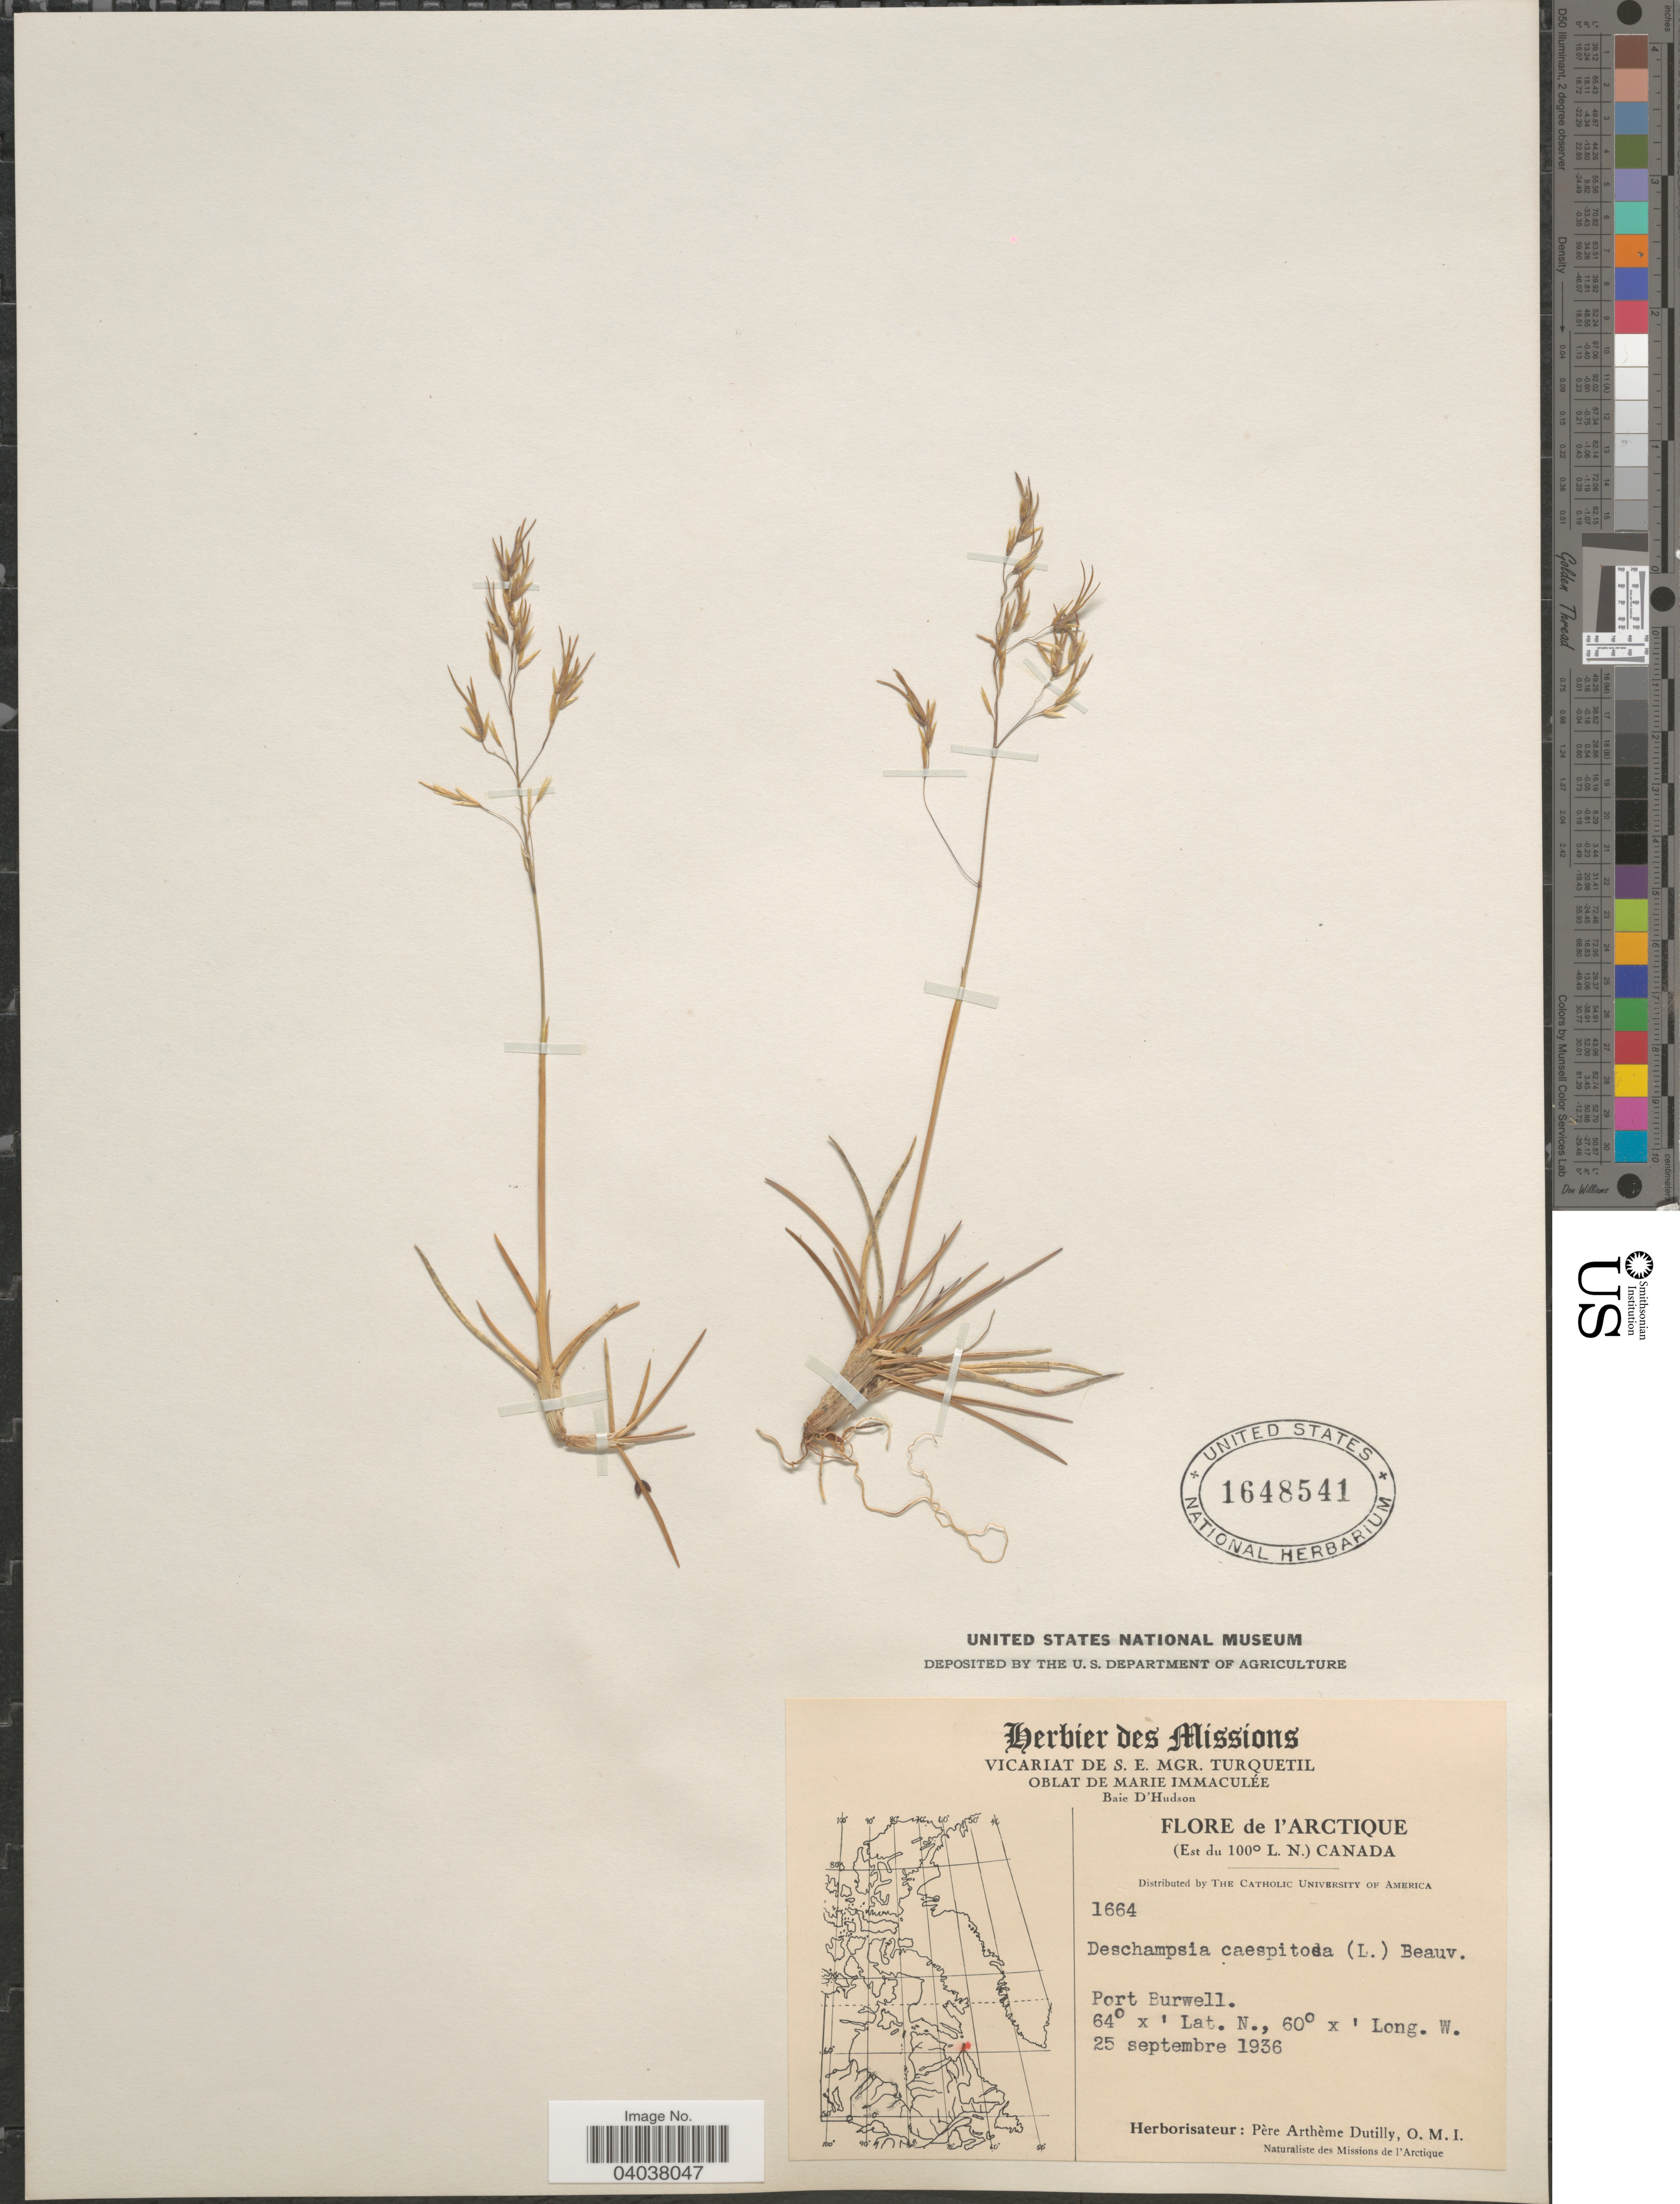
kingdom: Plantae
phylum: Tracheophyta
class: Liliopsida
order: Poales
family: Poaceae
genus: Deschampsia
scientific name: Deschampsia cespitosa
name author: (L.) P. Beauv.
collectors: P. Dutilly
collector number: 1664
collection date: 1936-09-25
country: Canada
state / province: Ontario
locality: L'Arctique. (Est du 100° L. N.). Port Burwell.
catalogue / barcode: US 1648541